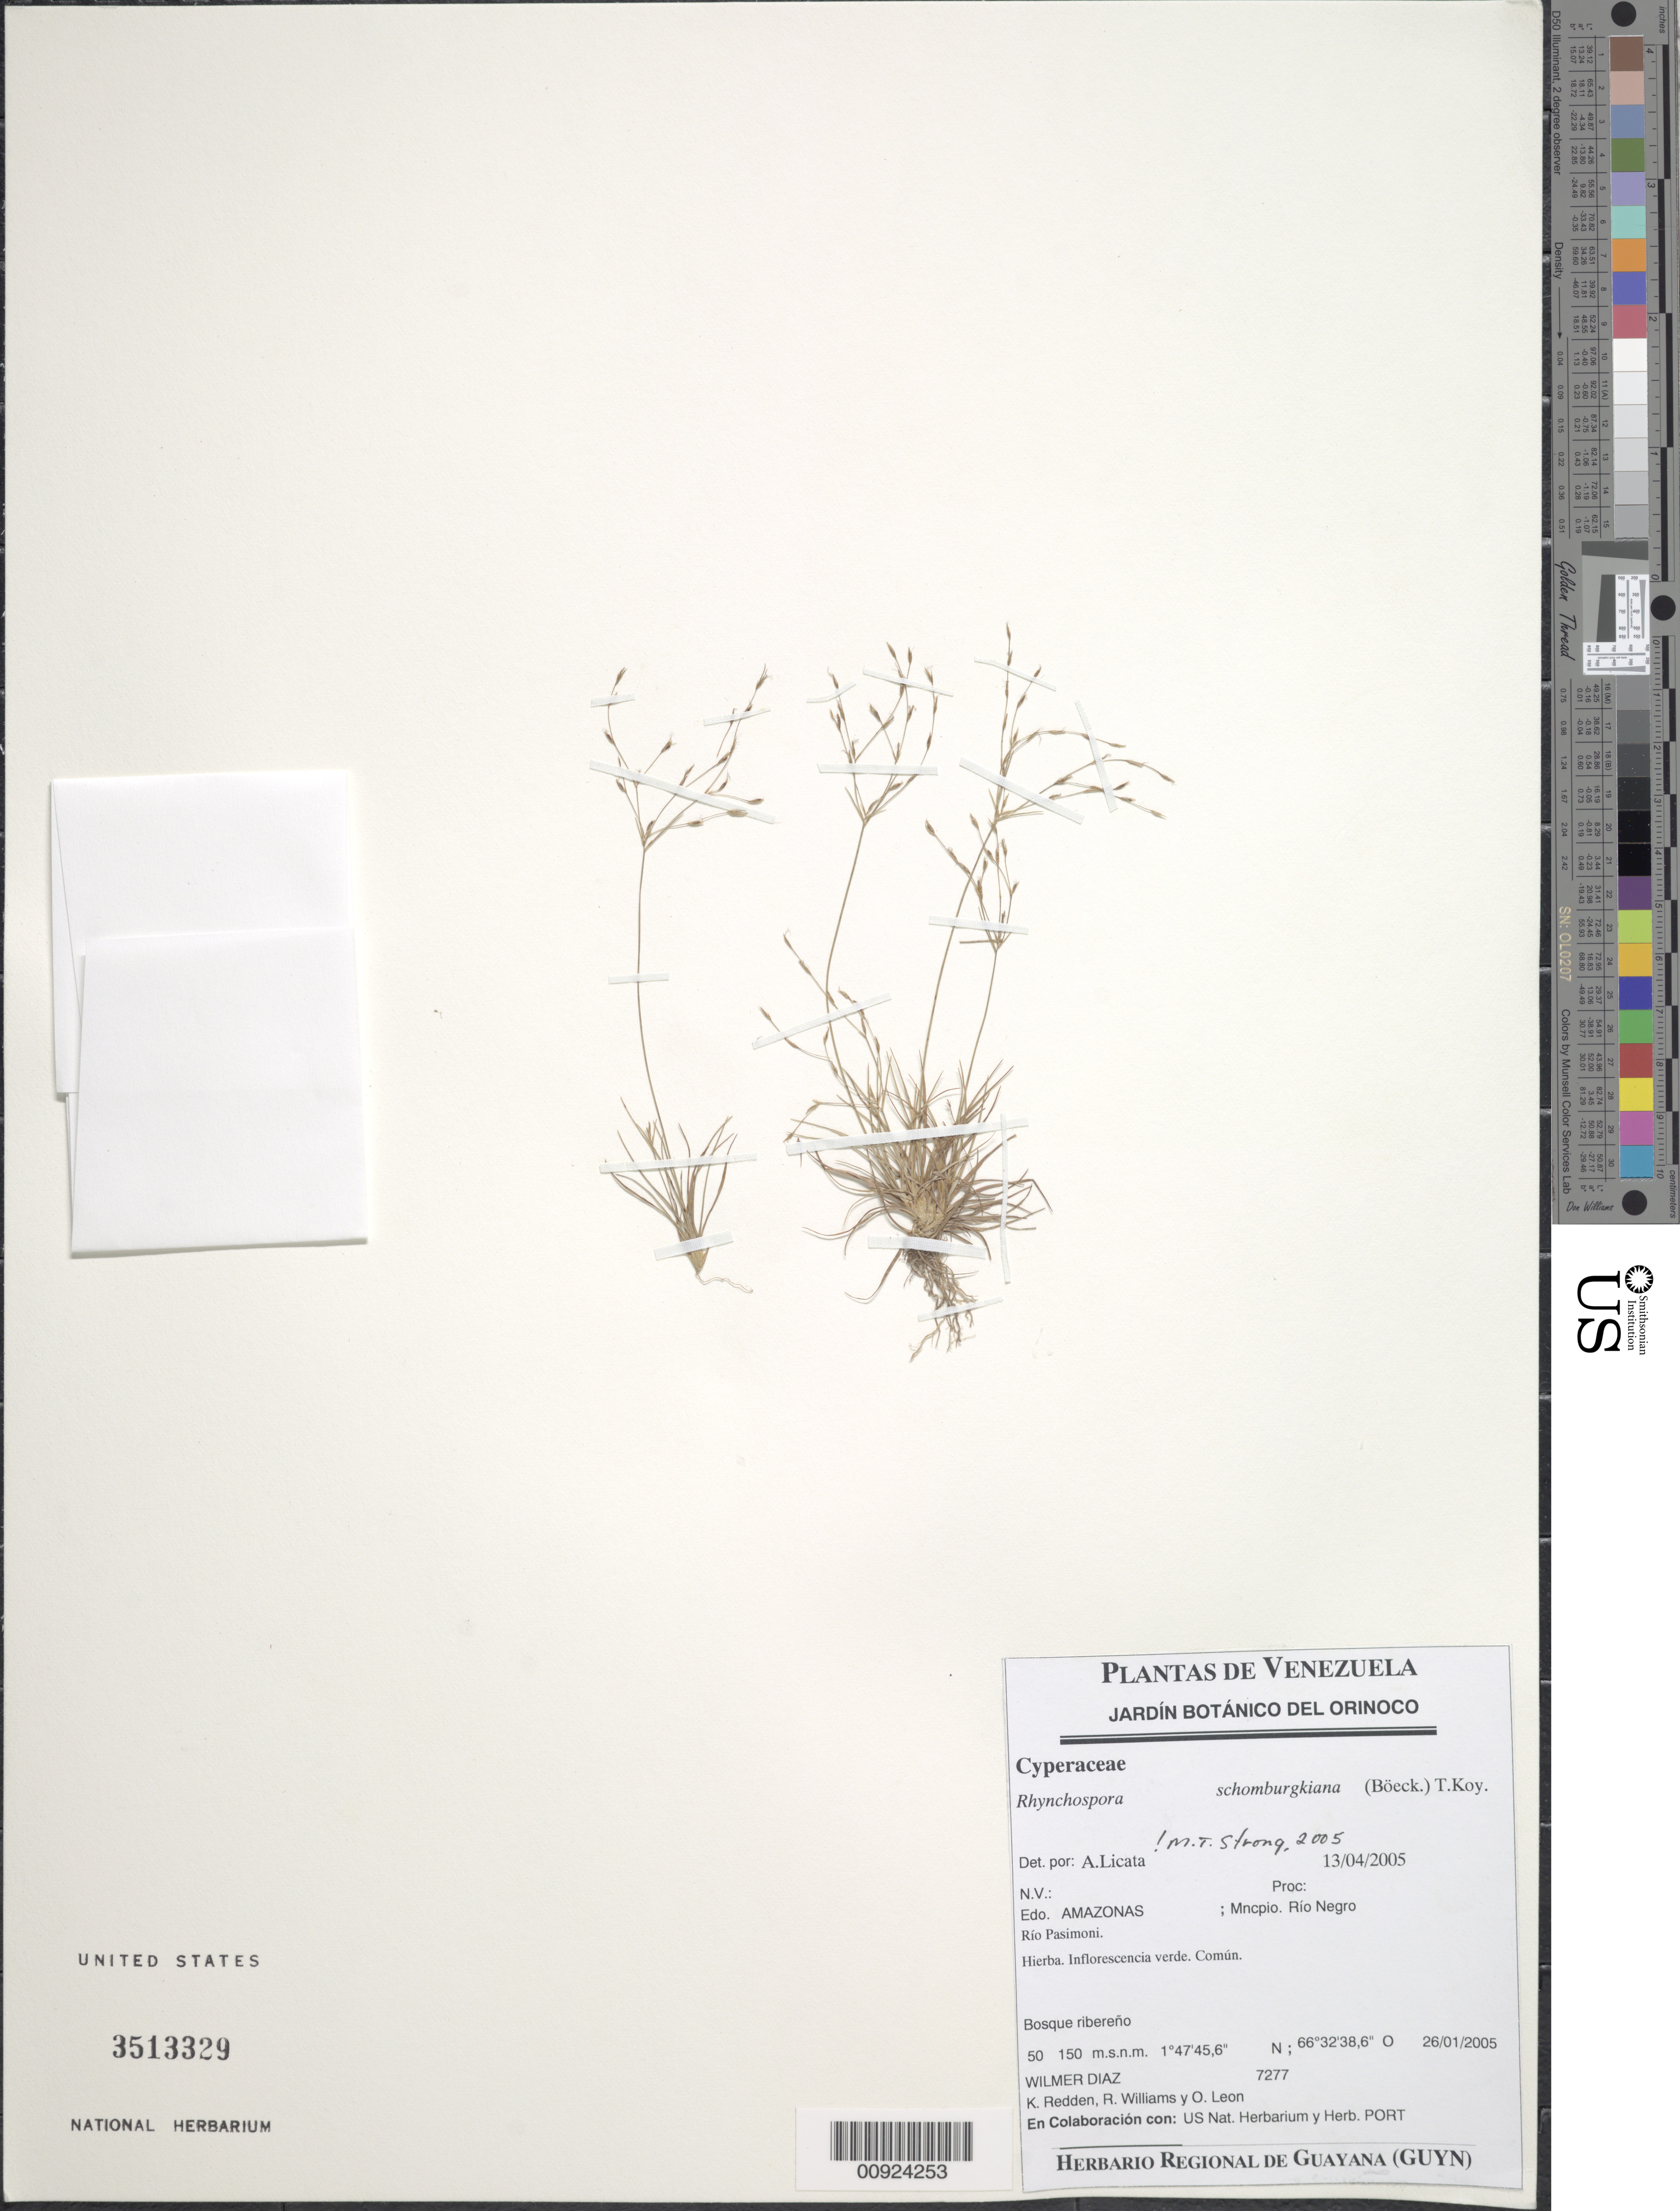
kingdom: Plantae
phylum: Tracheophyta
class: Liliopsida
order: Poales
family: Cyperaceae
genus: Rhynchospora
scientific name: Rhynchospora schomburgkiana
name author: (Boeckeler) T. Koyama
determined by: Strong, M. T., (US), Smithsonian Institution - National Museum of Natural History (UNITED STATES)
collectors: W. Díaz P., K. M. Redden, R. Williams & O. León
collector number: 7277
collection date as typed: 26-Jan-05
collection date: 2005-01-26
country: Venezuela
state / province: Amazonas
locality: Mun. Río Negro, Río Pasimoni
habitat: Bosque ribereño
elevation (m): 50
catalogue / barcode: US 3513329